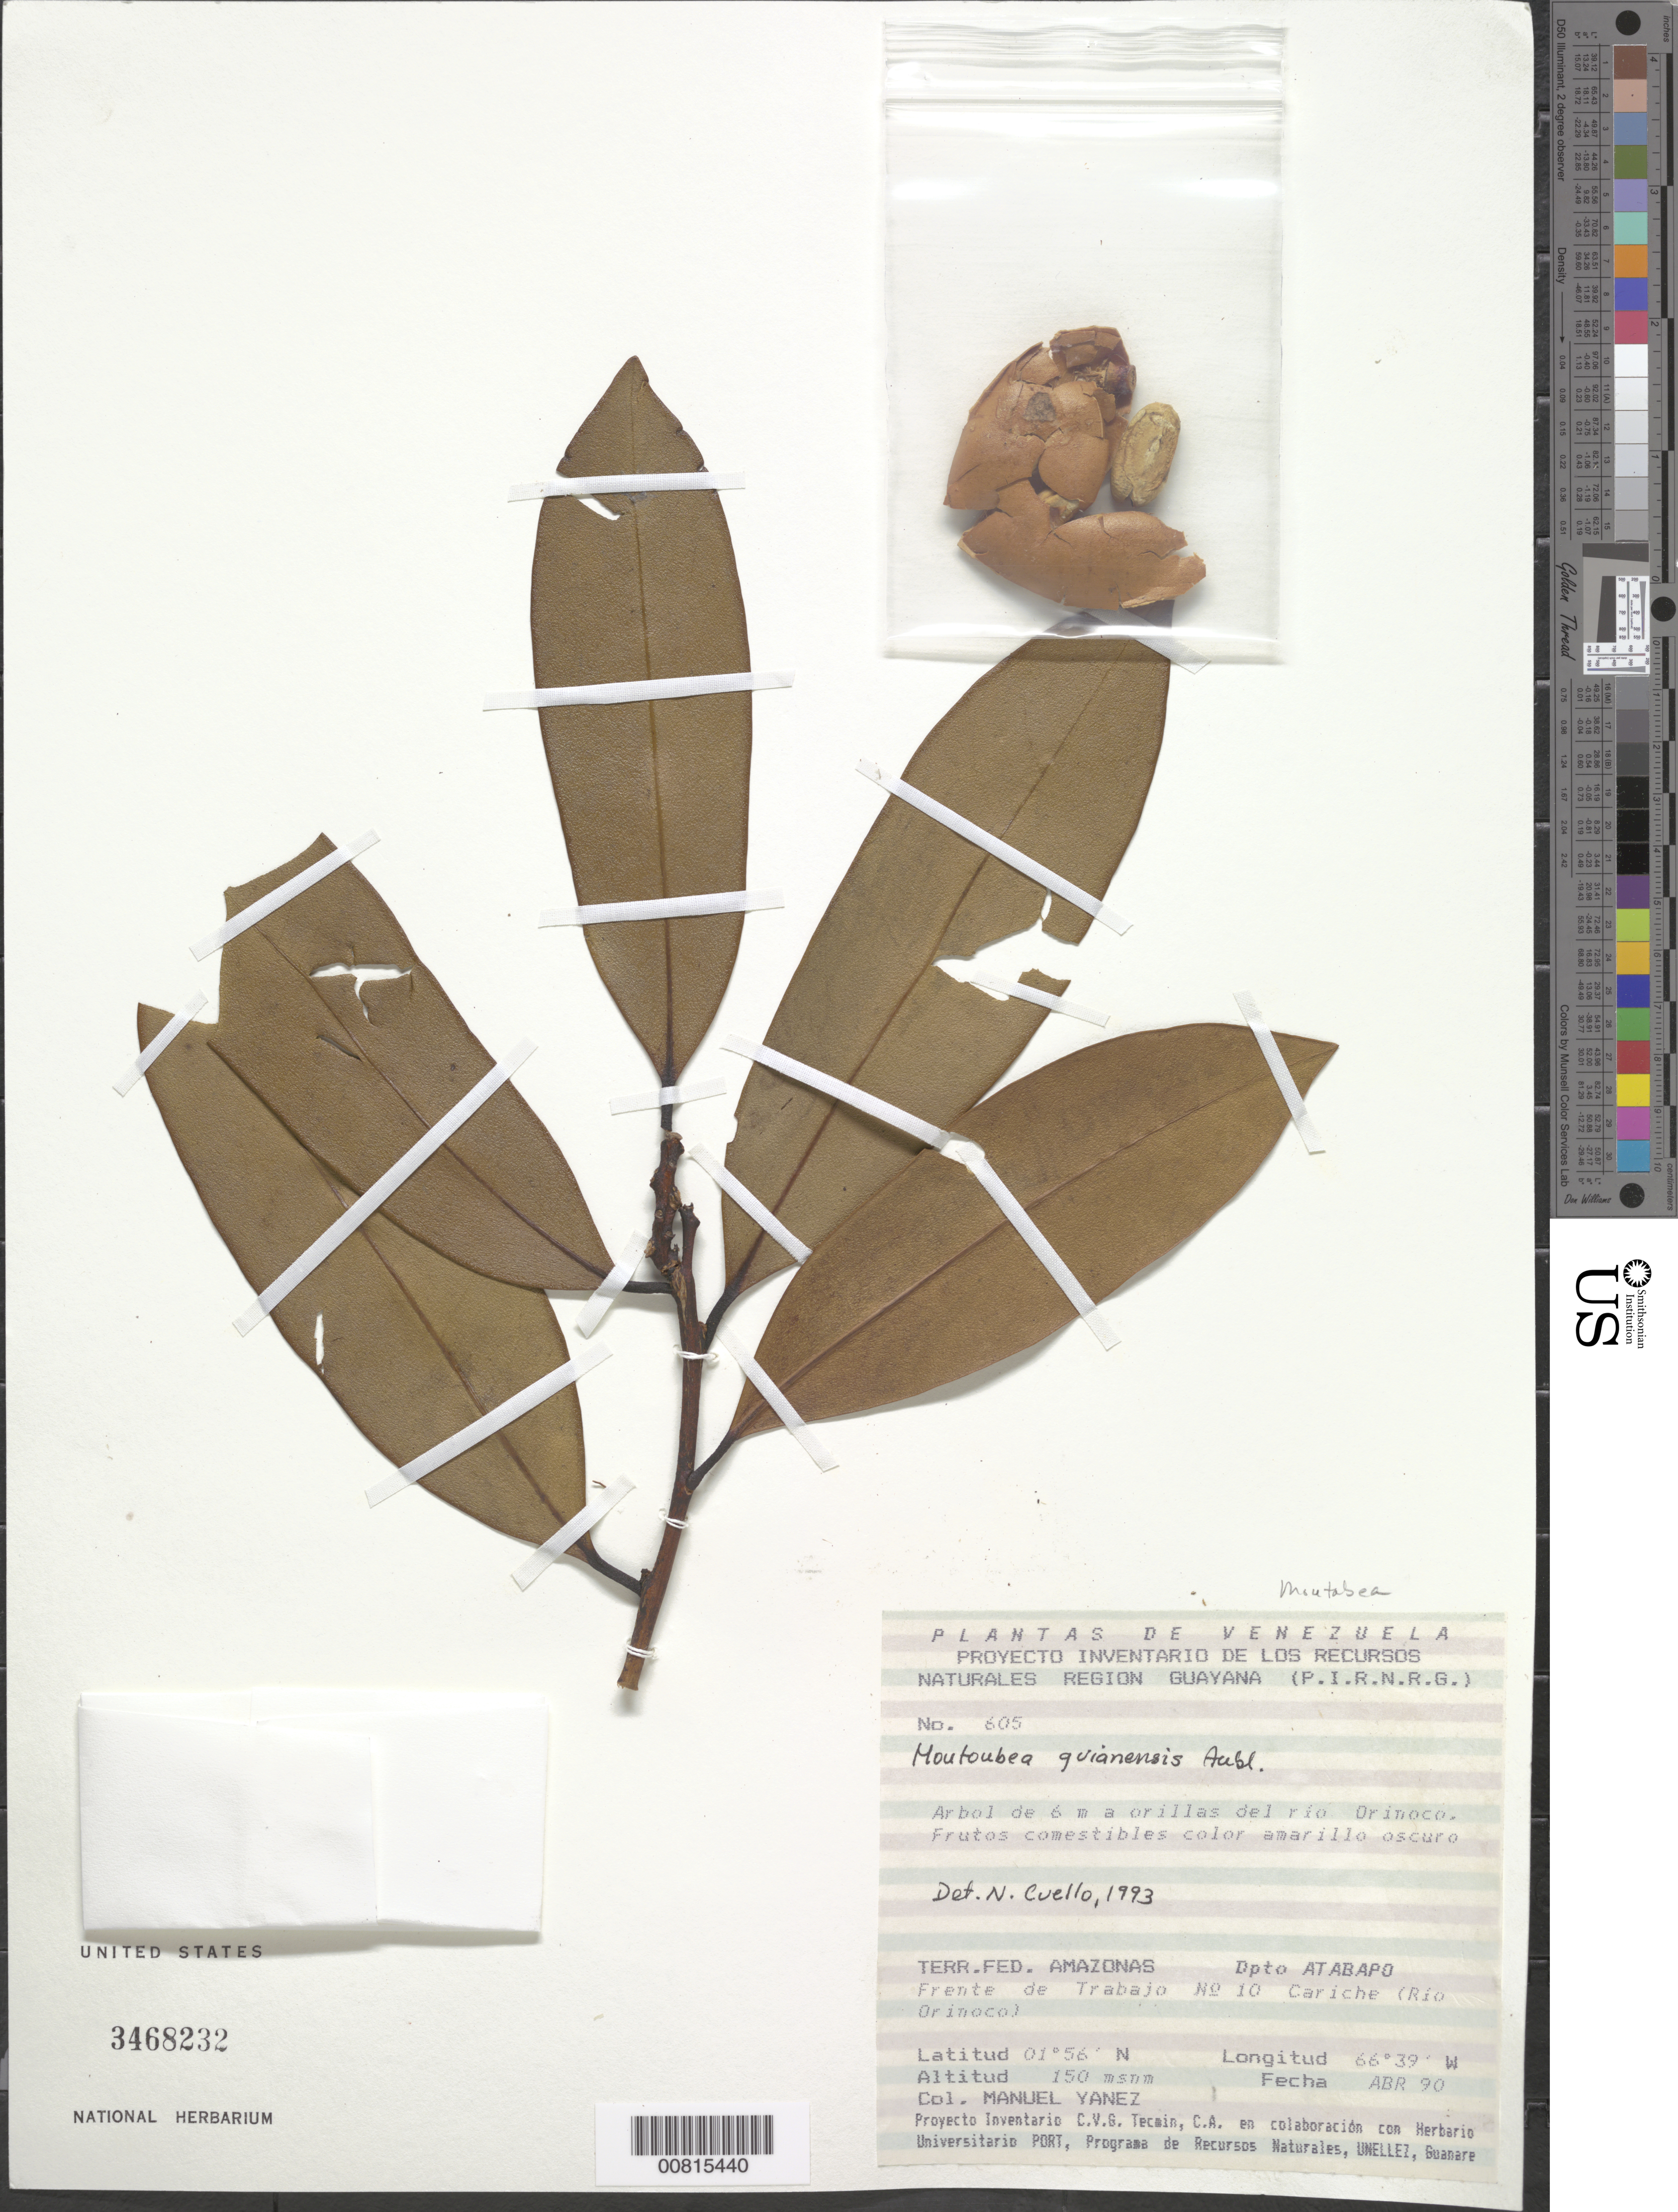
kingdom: Plantae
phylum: Tracheophyta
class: Magnoliopsida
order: Fabales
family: Polygalaceae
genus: Moutabea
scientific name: Moutabea guianensis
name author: Aubl.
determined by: Cuello, Nidia L.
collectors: M. Yanez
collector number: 605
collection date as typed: Apr-90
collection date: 1990-04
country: Venezuela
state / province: Amazonas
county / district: Atabapo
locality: Frente de Trabajo no. 10 Cariche (Río Orinoco)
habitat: Riverbank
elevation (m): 150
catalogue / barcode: US 3468232